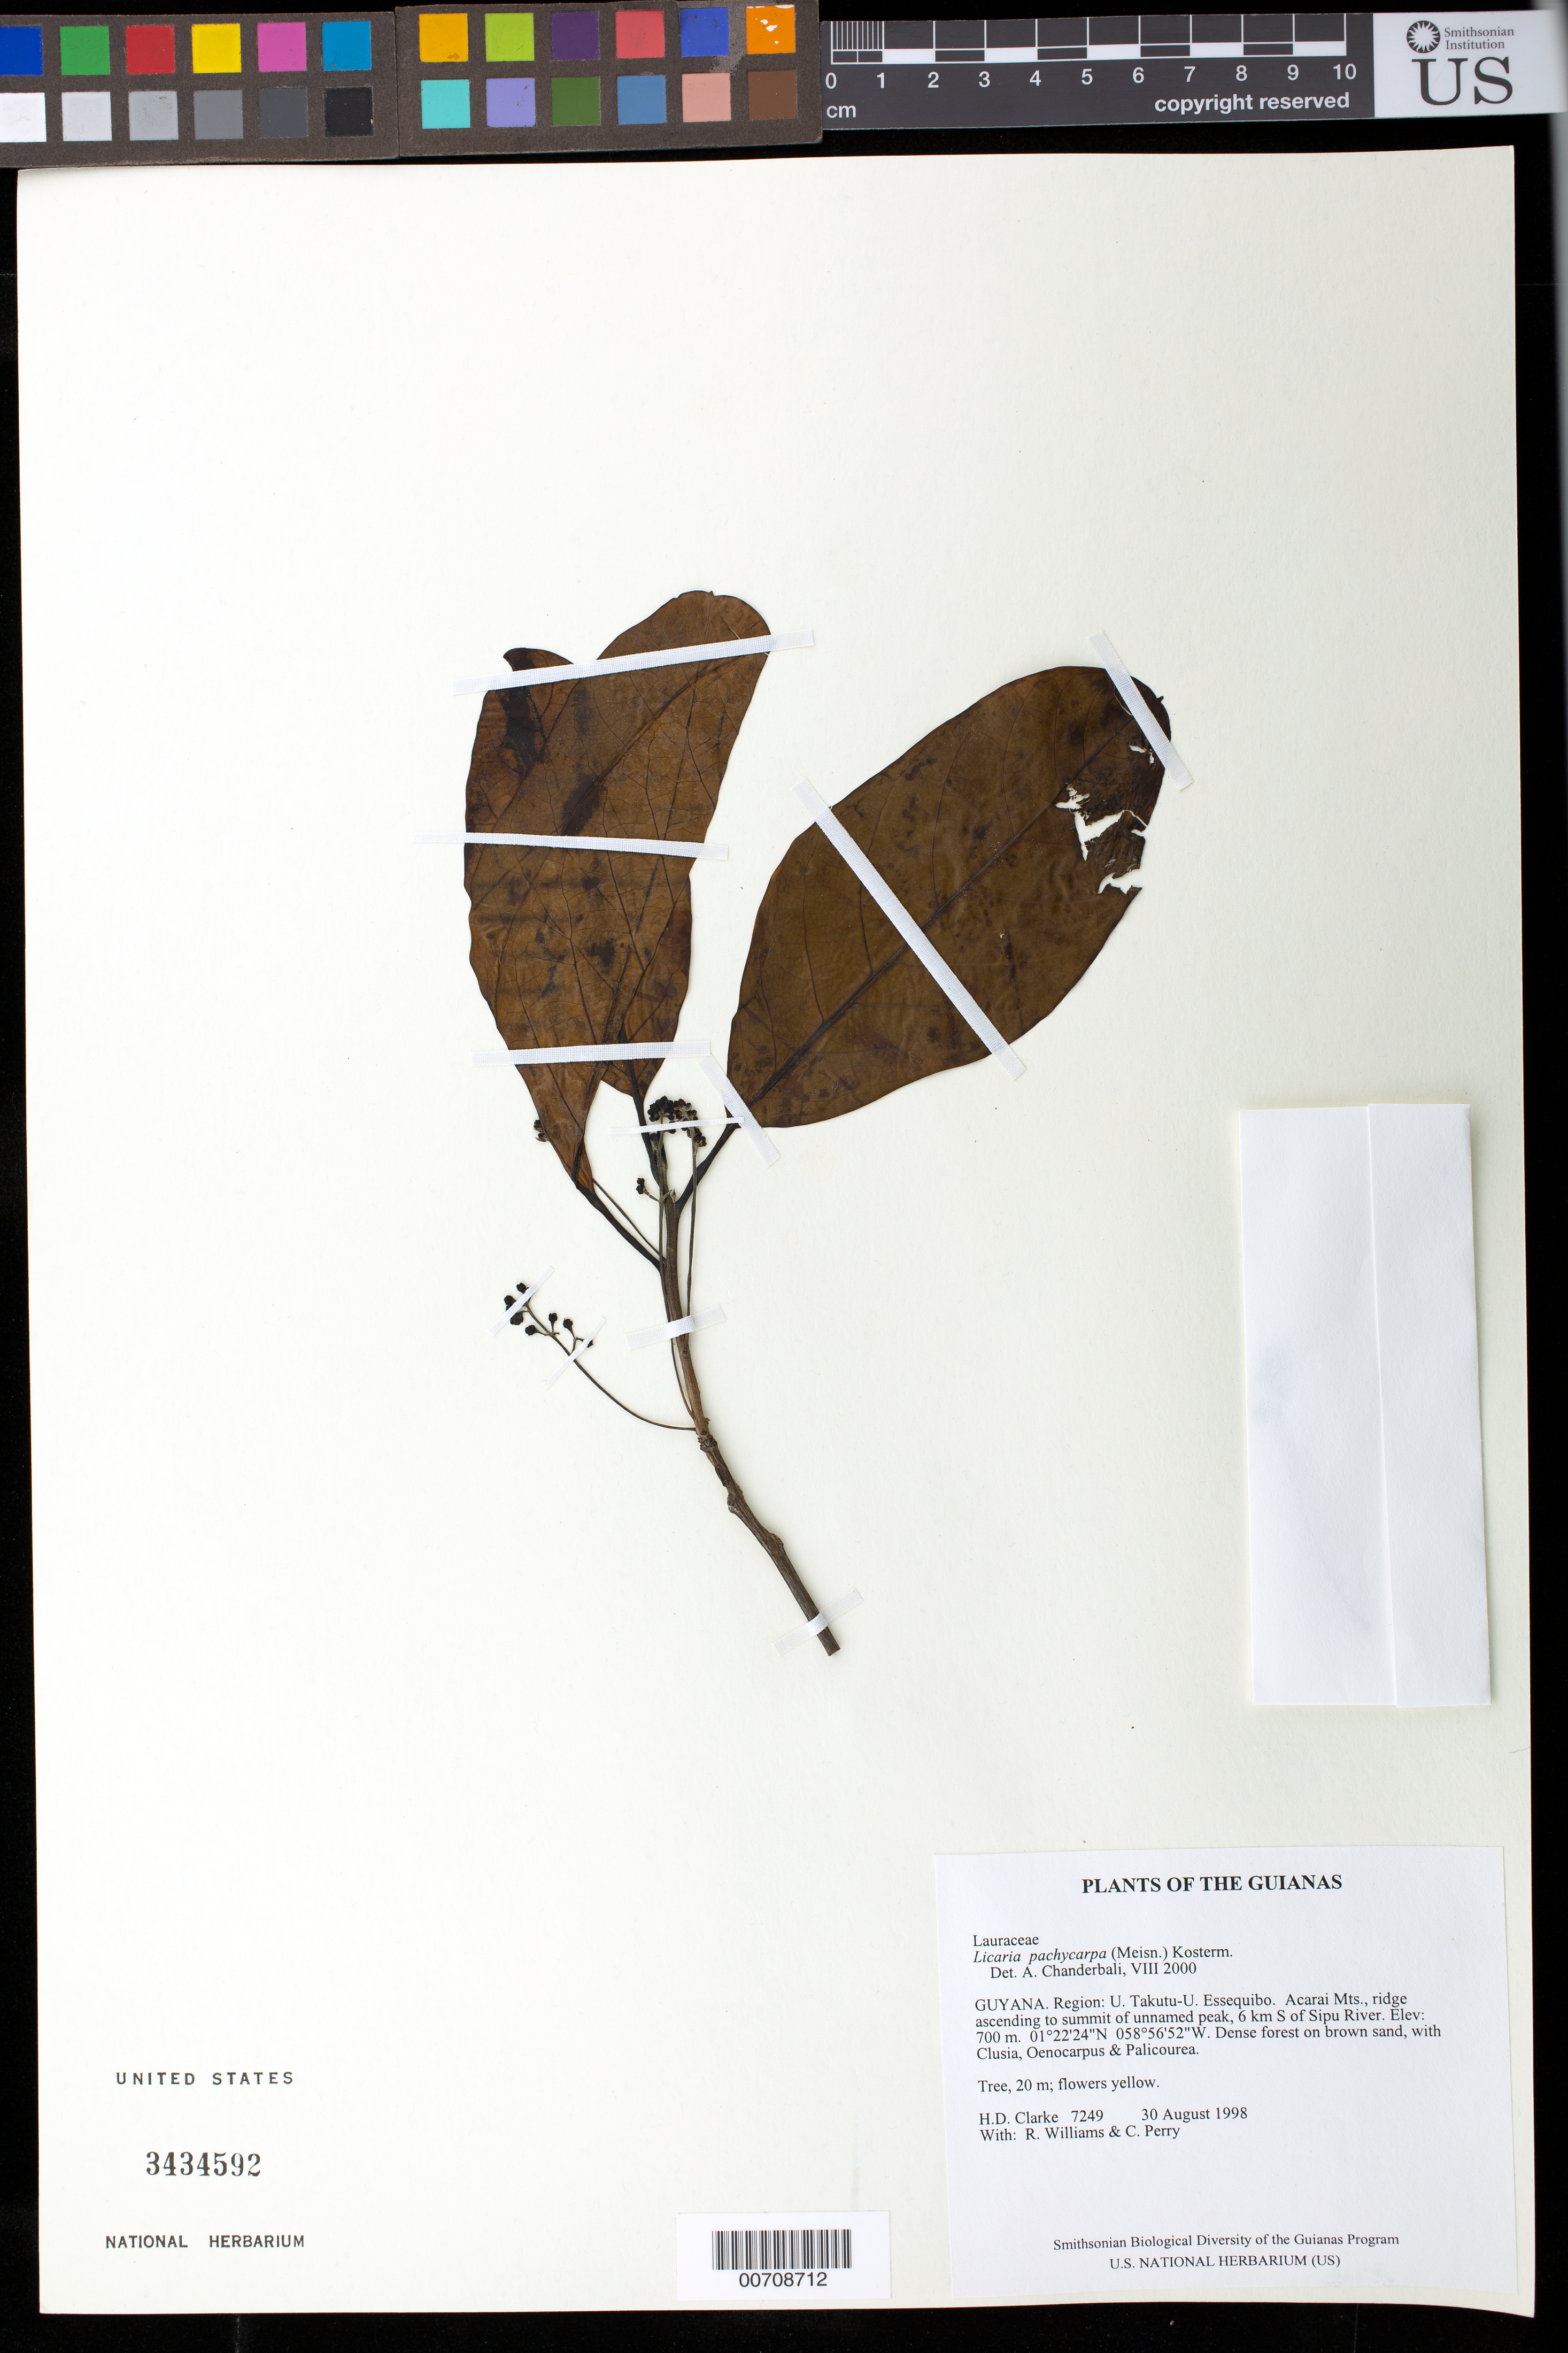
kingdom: Plantae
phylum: Tracheophyta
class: Magnoliopsida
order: Laurales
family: Lauraceae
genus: Licaria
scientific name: Licaria pachycarpa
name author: (Meisn.) Kosterm.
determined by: Chanderbali, Andre Shashi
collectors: H. D. Clarke, R. Williams & C. Perry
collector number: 7249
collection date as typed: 30 August 1998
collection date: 1998-08-30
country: Guyana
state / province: U. Takutu-U. Essequibo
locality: Acarai Mts., ridge ascending to summit of unnamed peak, 6 km S of Sipu River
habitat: Dense forest on brown sand, with Clusia, Oenocarpus & Palicourea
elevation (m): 700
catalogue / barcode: US 3434592